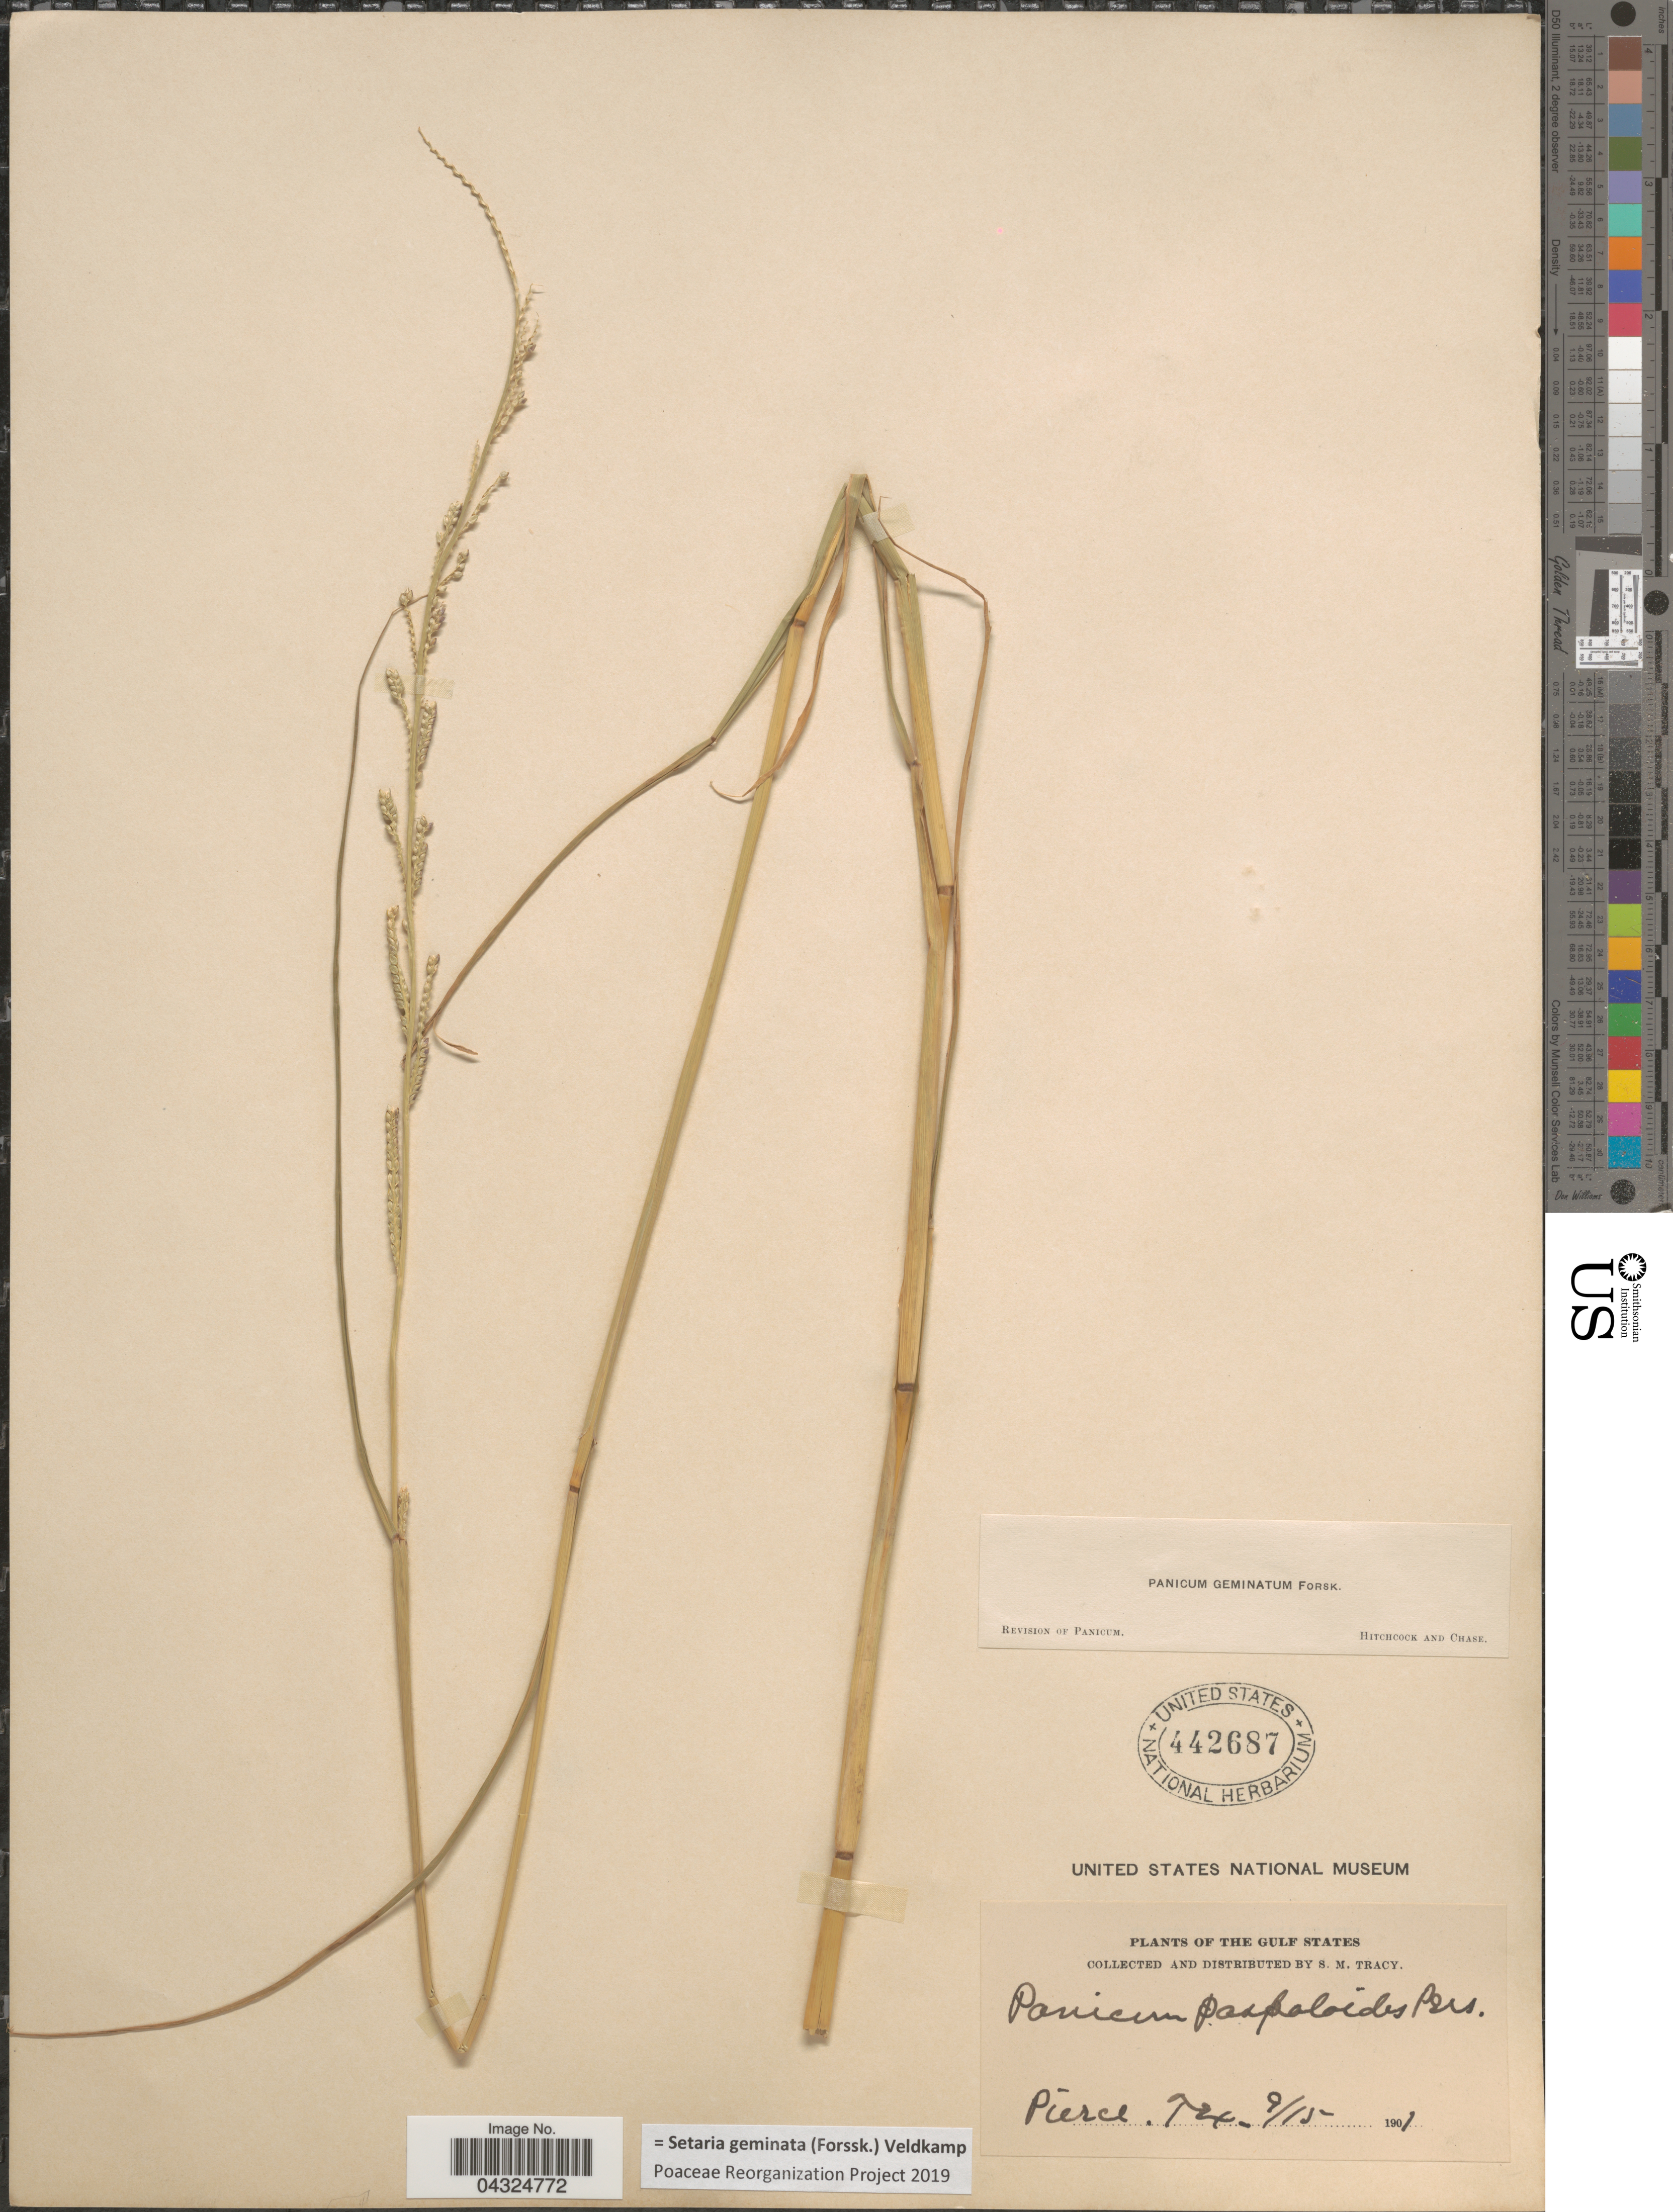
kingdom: Plantae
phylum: Tracheophyta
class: Liliopsida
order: Poales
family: Poaceae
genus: Setaria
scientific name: Setaria geminata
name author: (Forssk.) Veldkamp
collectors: S. M. Tracy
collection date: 1901-09-15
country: United States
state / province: Texas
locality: The Gulf States. Pierce.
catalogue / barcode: US 442687